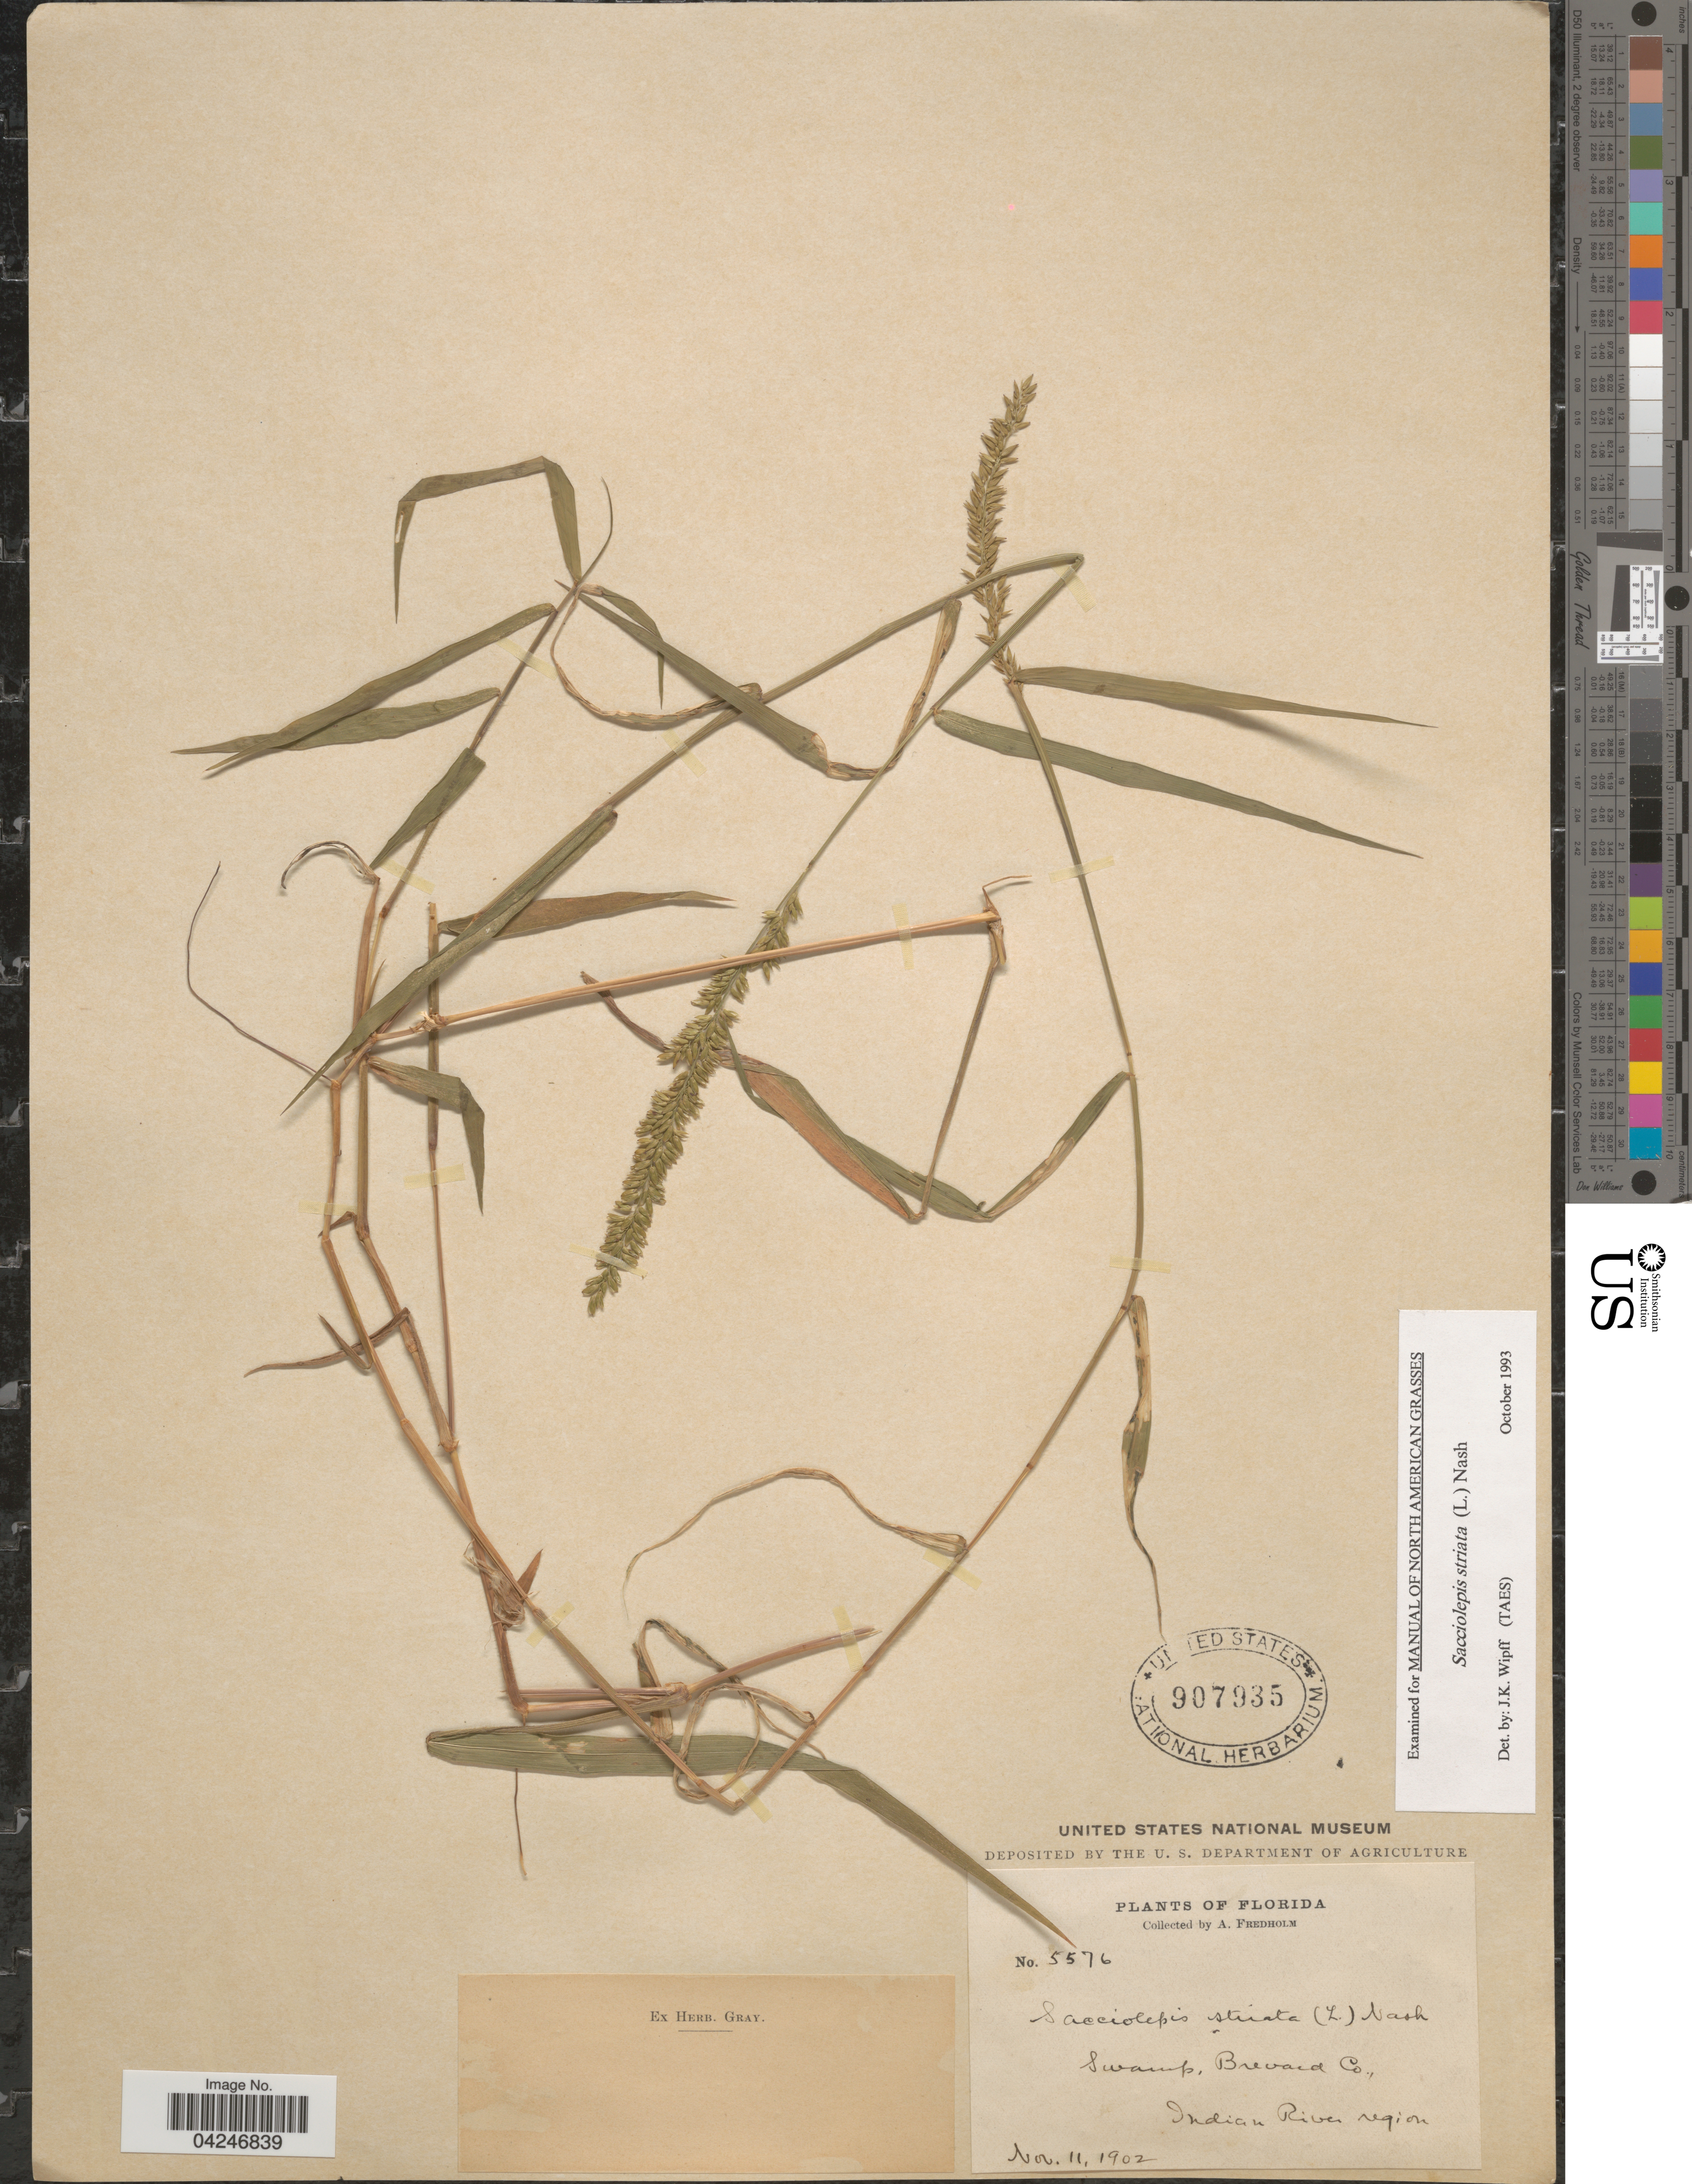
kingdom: Plantae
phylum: Tracheophyta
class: Liliopsida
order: Poales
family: Poaceae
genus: Sacciolepis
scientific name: Sacciolepis striata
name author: (L.) Nash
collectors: A. Fredholm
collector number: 5576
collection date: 1902-11-11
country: United States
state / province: Florida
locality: Swamp, Brevard Co., Indian River region.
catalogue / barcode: US 907935